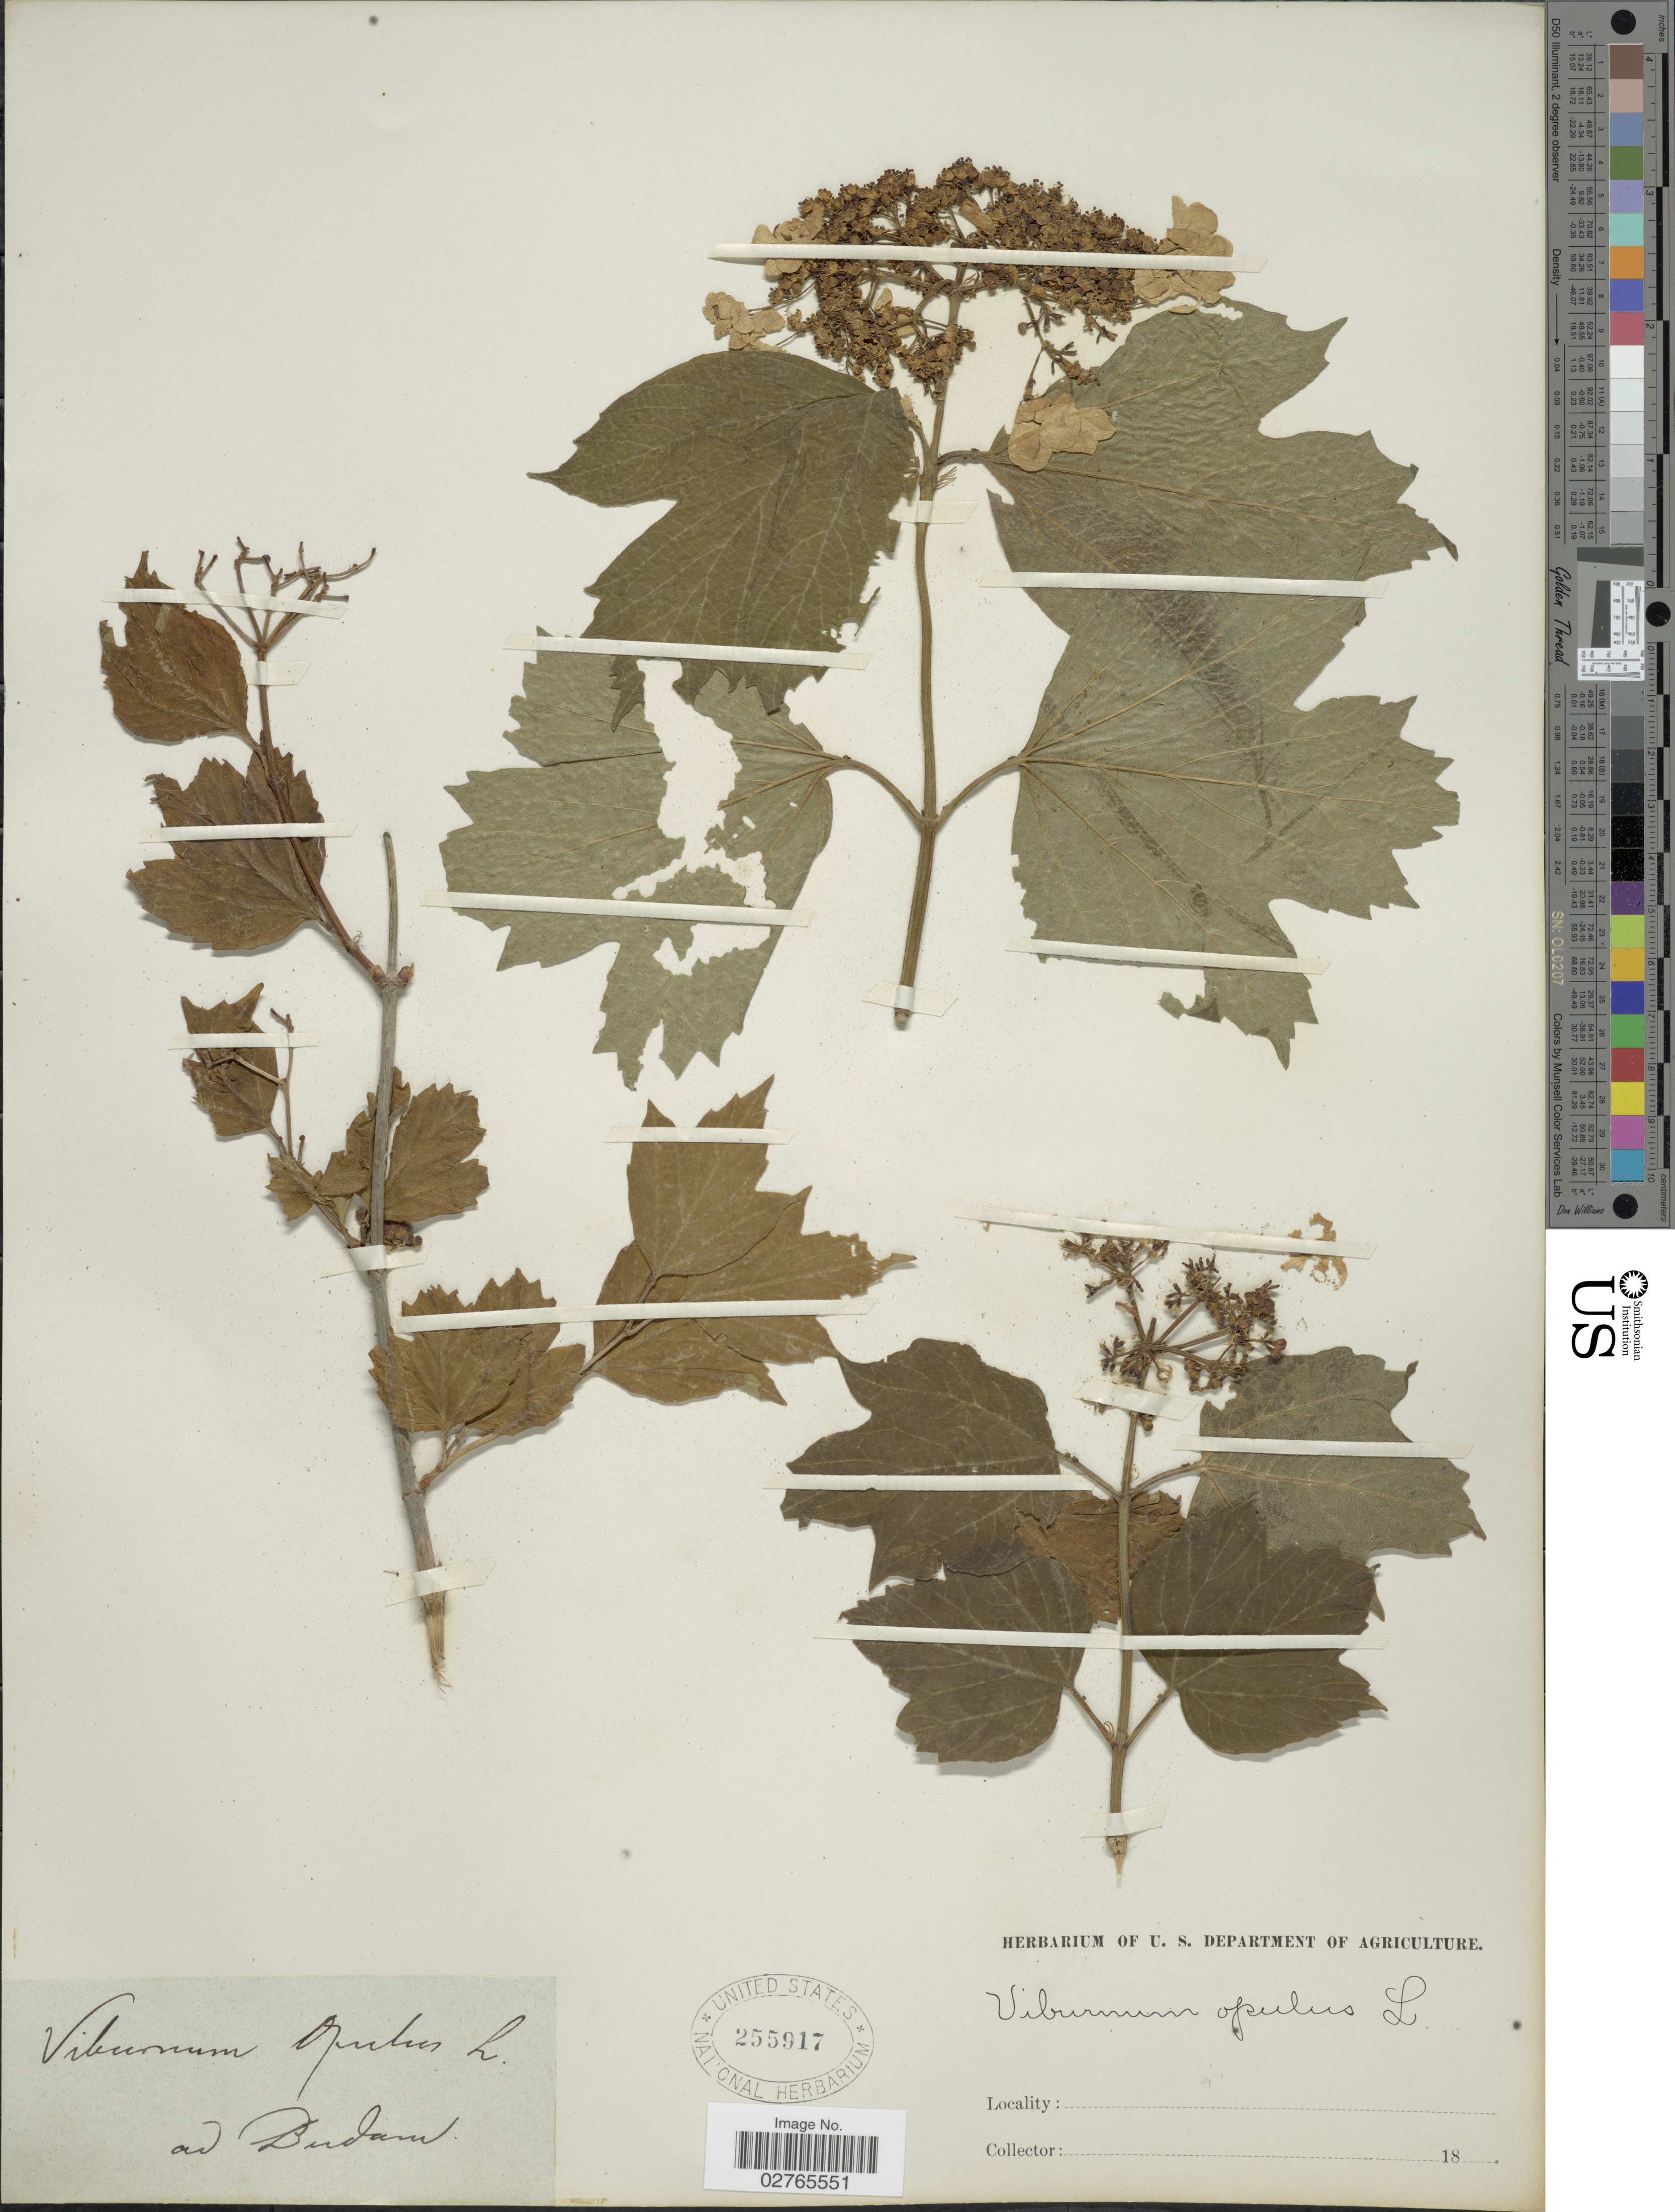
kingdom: Plantae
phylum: Tracheophyta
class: Magnoliopsida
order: Dipsacales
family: Viburnaceae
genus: Viburnum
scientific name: Viburnum opulus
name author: L.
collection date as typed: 18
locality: Ad Budam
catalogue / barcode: US 255917